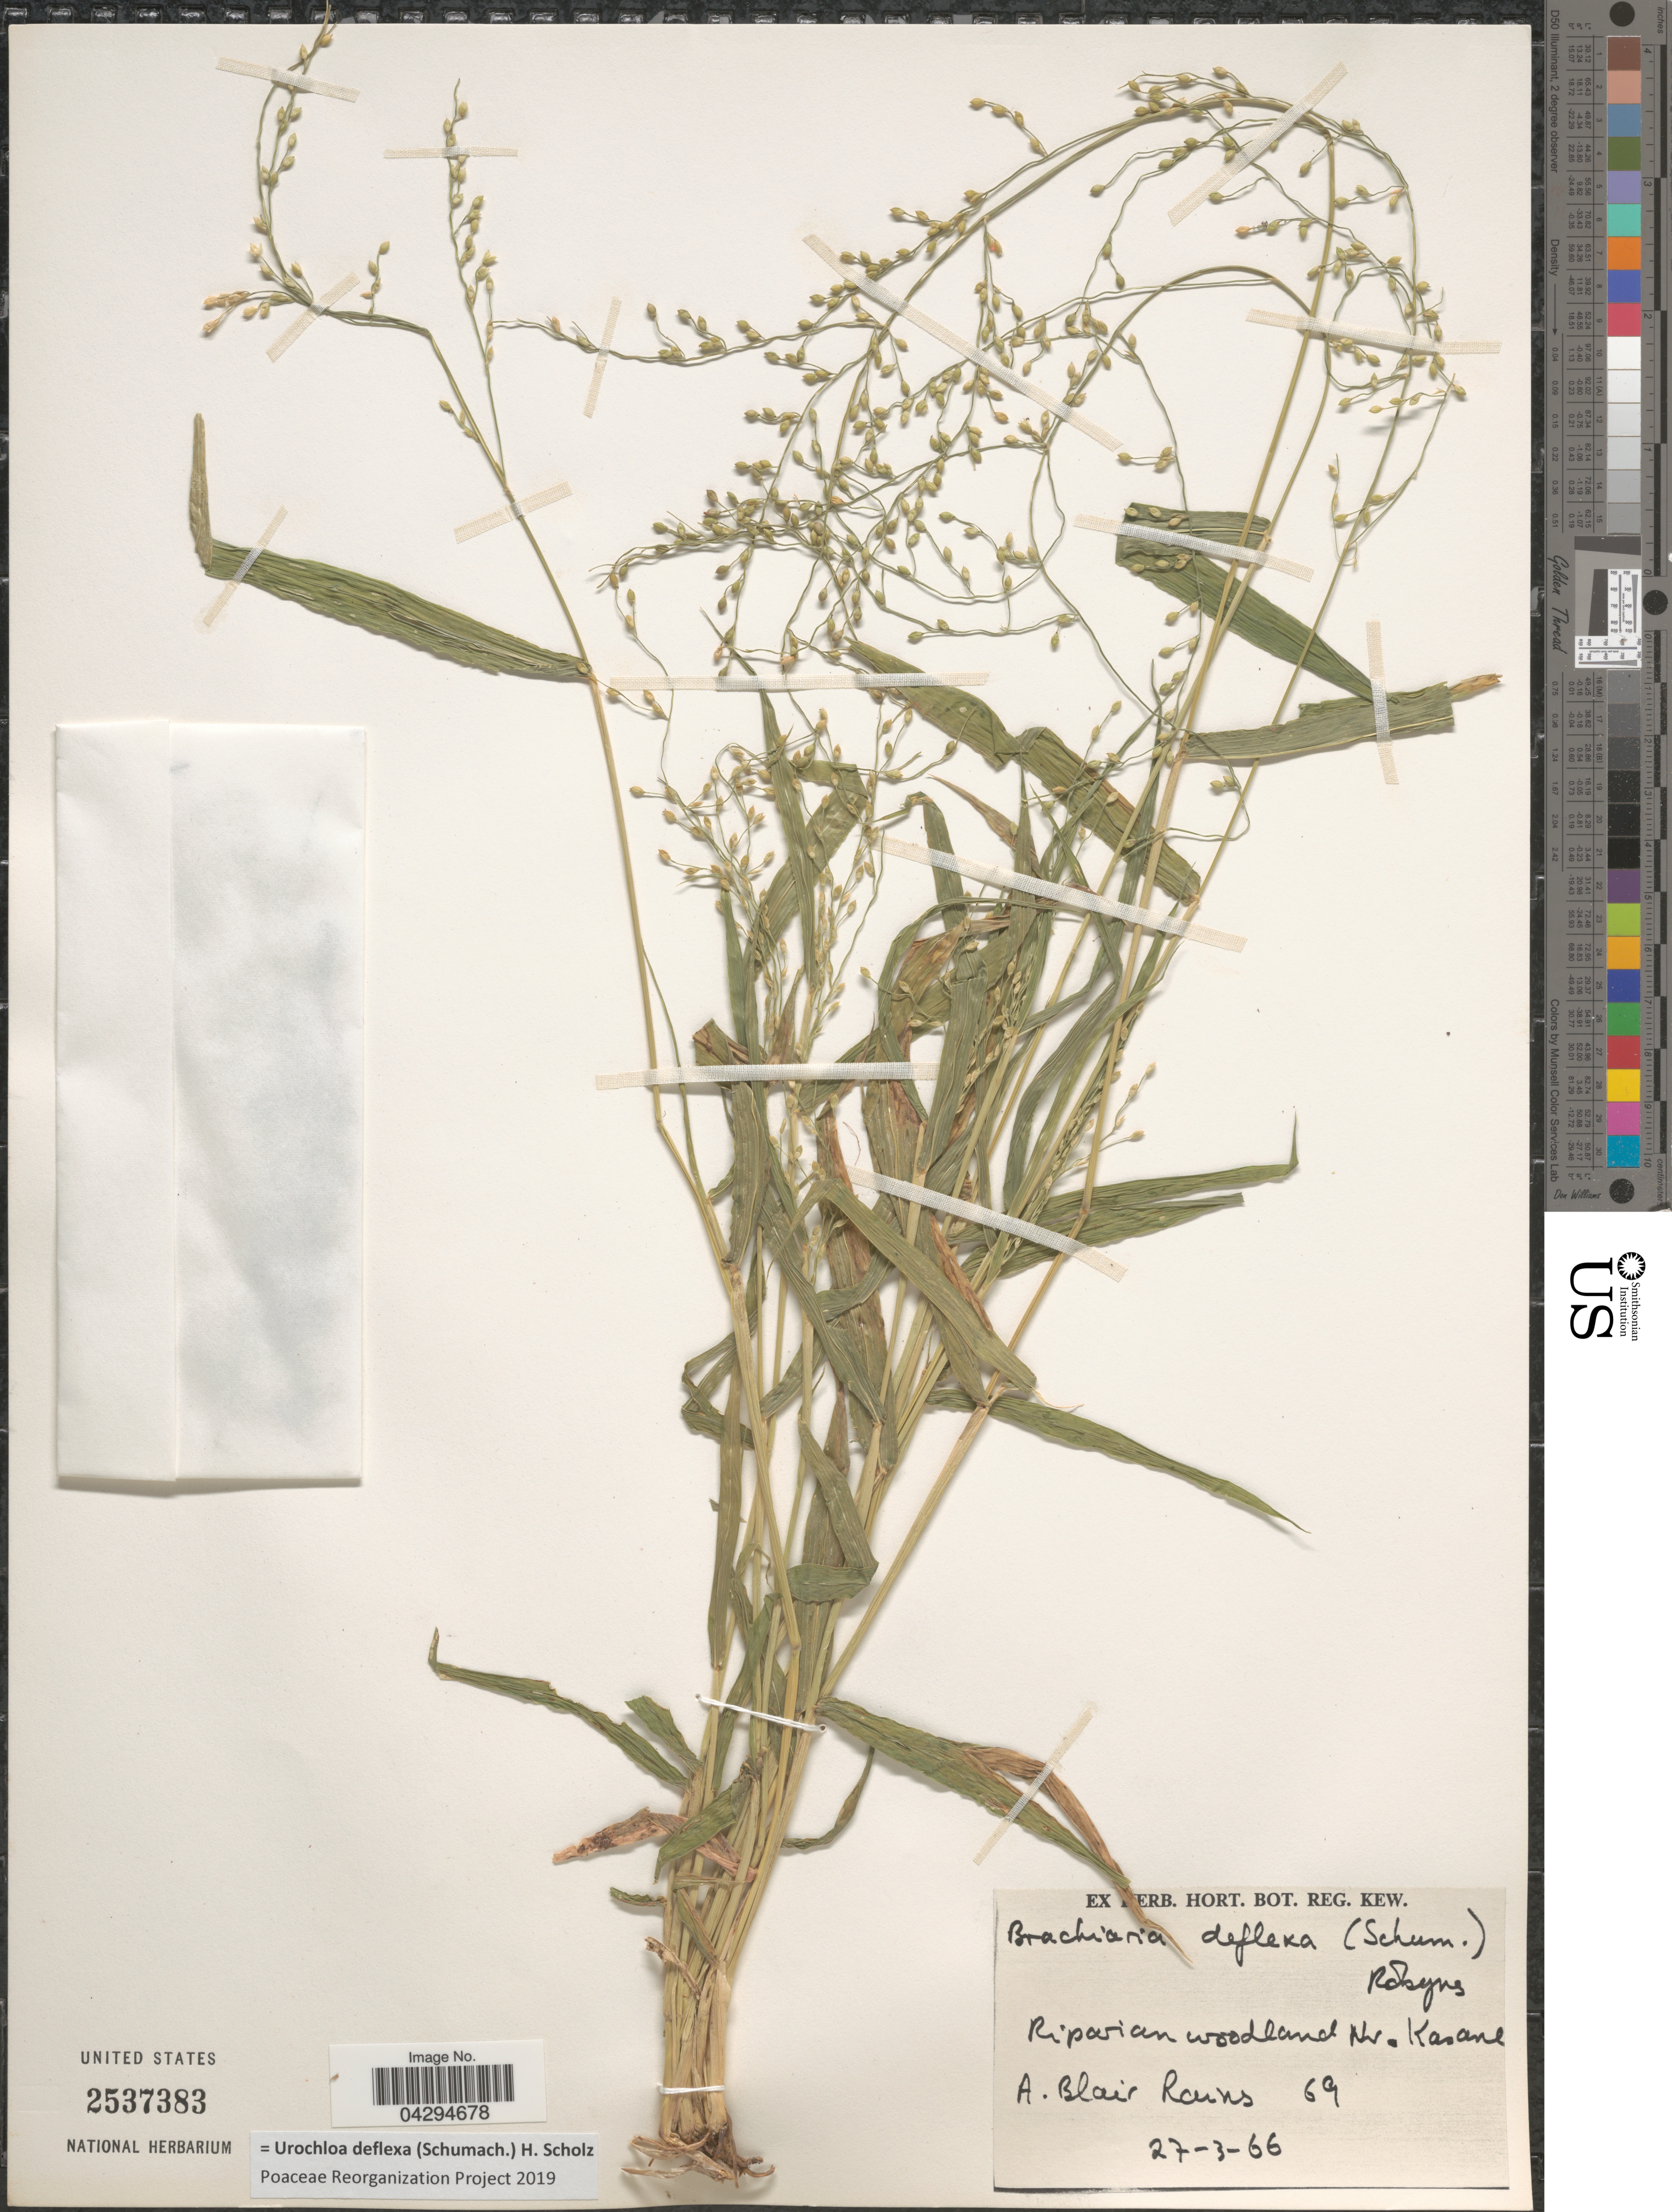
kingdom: Plantae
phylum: Tracheophyta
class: Liliopsida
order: Poales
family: Poaceae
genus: Urochloa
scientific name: Urochloa deflexa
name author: (Schumach.) H. Scholz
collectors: A. Blair Rains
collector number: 69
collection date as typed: Transcribed d/m/y: 27/3/66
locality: Riparian woodland N. Kasane.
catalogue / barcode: US 2537383